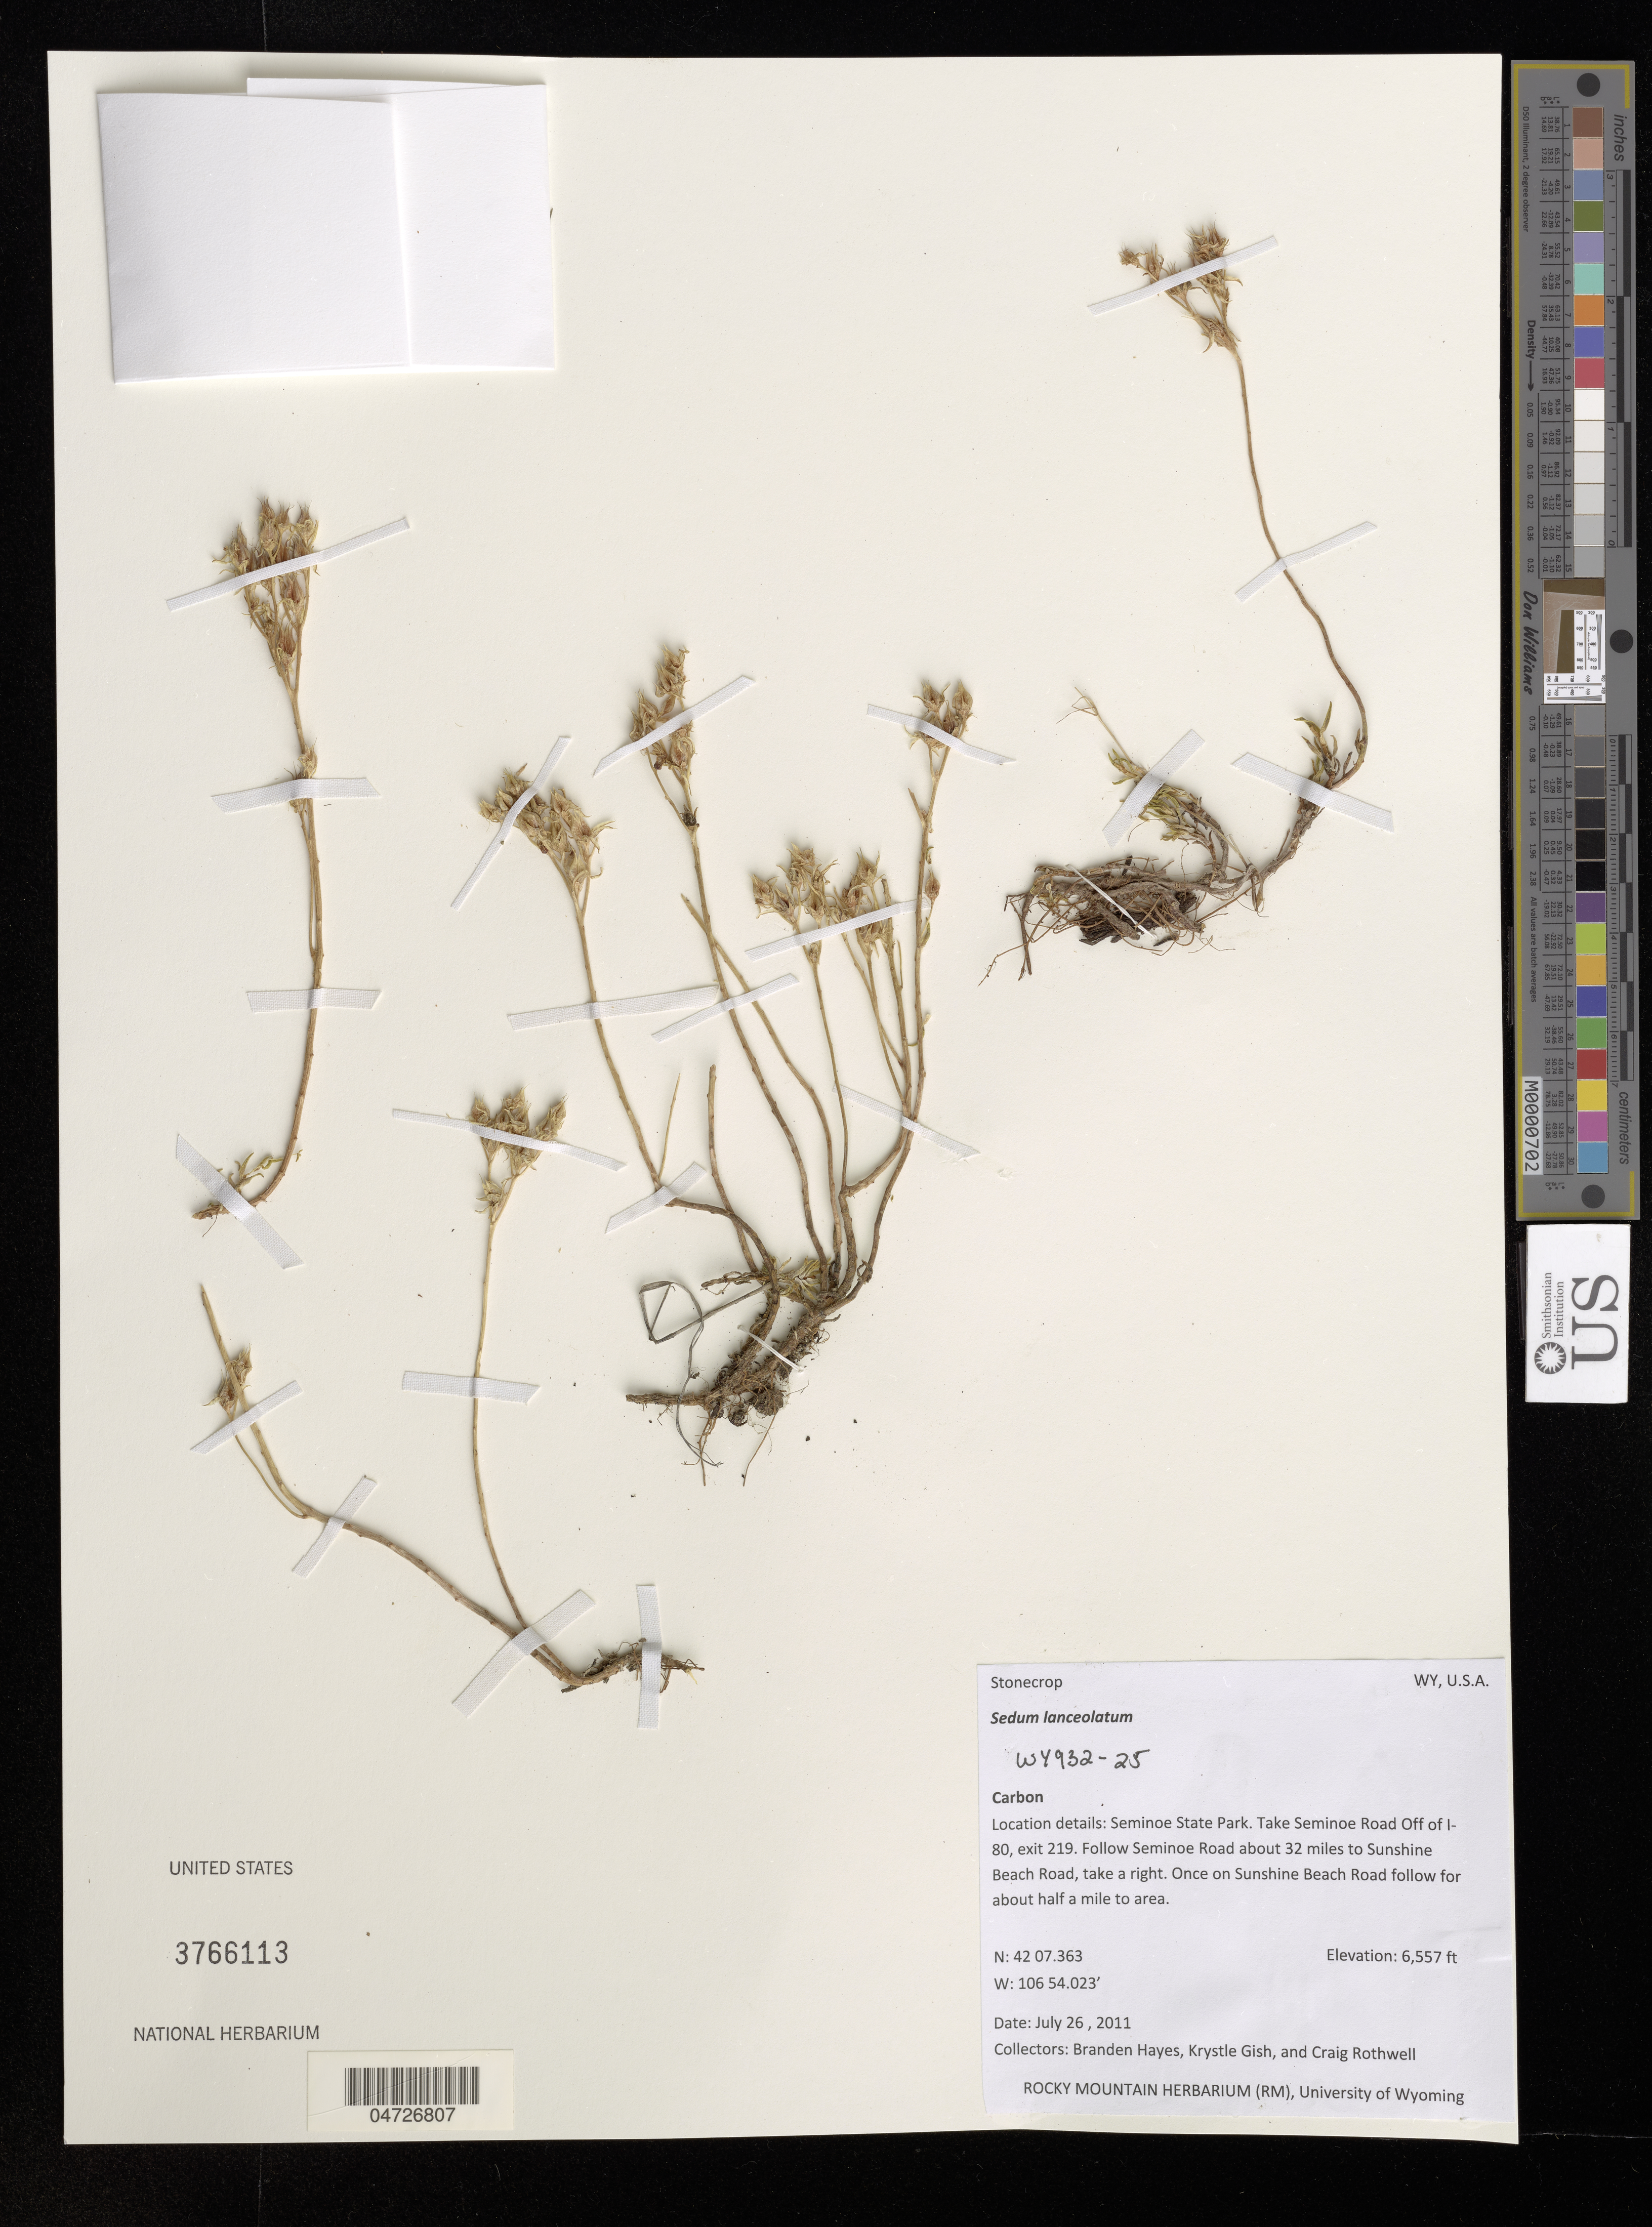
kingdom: Plantae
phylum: Tracheophyta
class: Magnoliopsida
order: Saxifragales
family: Crassulaceae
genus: Sedum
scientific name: Sedum lanceolatum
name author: Torr.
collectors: B. Hayes, K. Gish & C. Rothwell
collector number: WY932-25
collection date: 2011-07-26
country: United States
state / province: Wyoming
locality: Seminoe State Park. Take Seminoe Road Off of I-80, exit 219. Follow Seminoe Road about 32 miles to Sunshine Beach Road, take a right. Once on Sunshine Beach Road follow for about half a mile to area.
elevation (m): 1999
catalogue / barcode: US 3766113